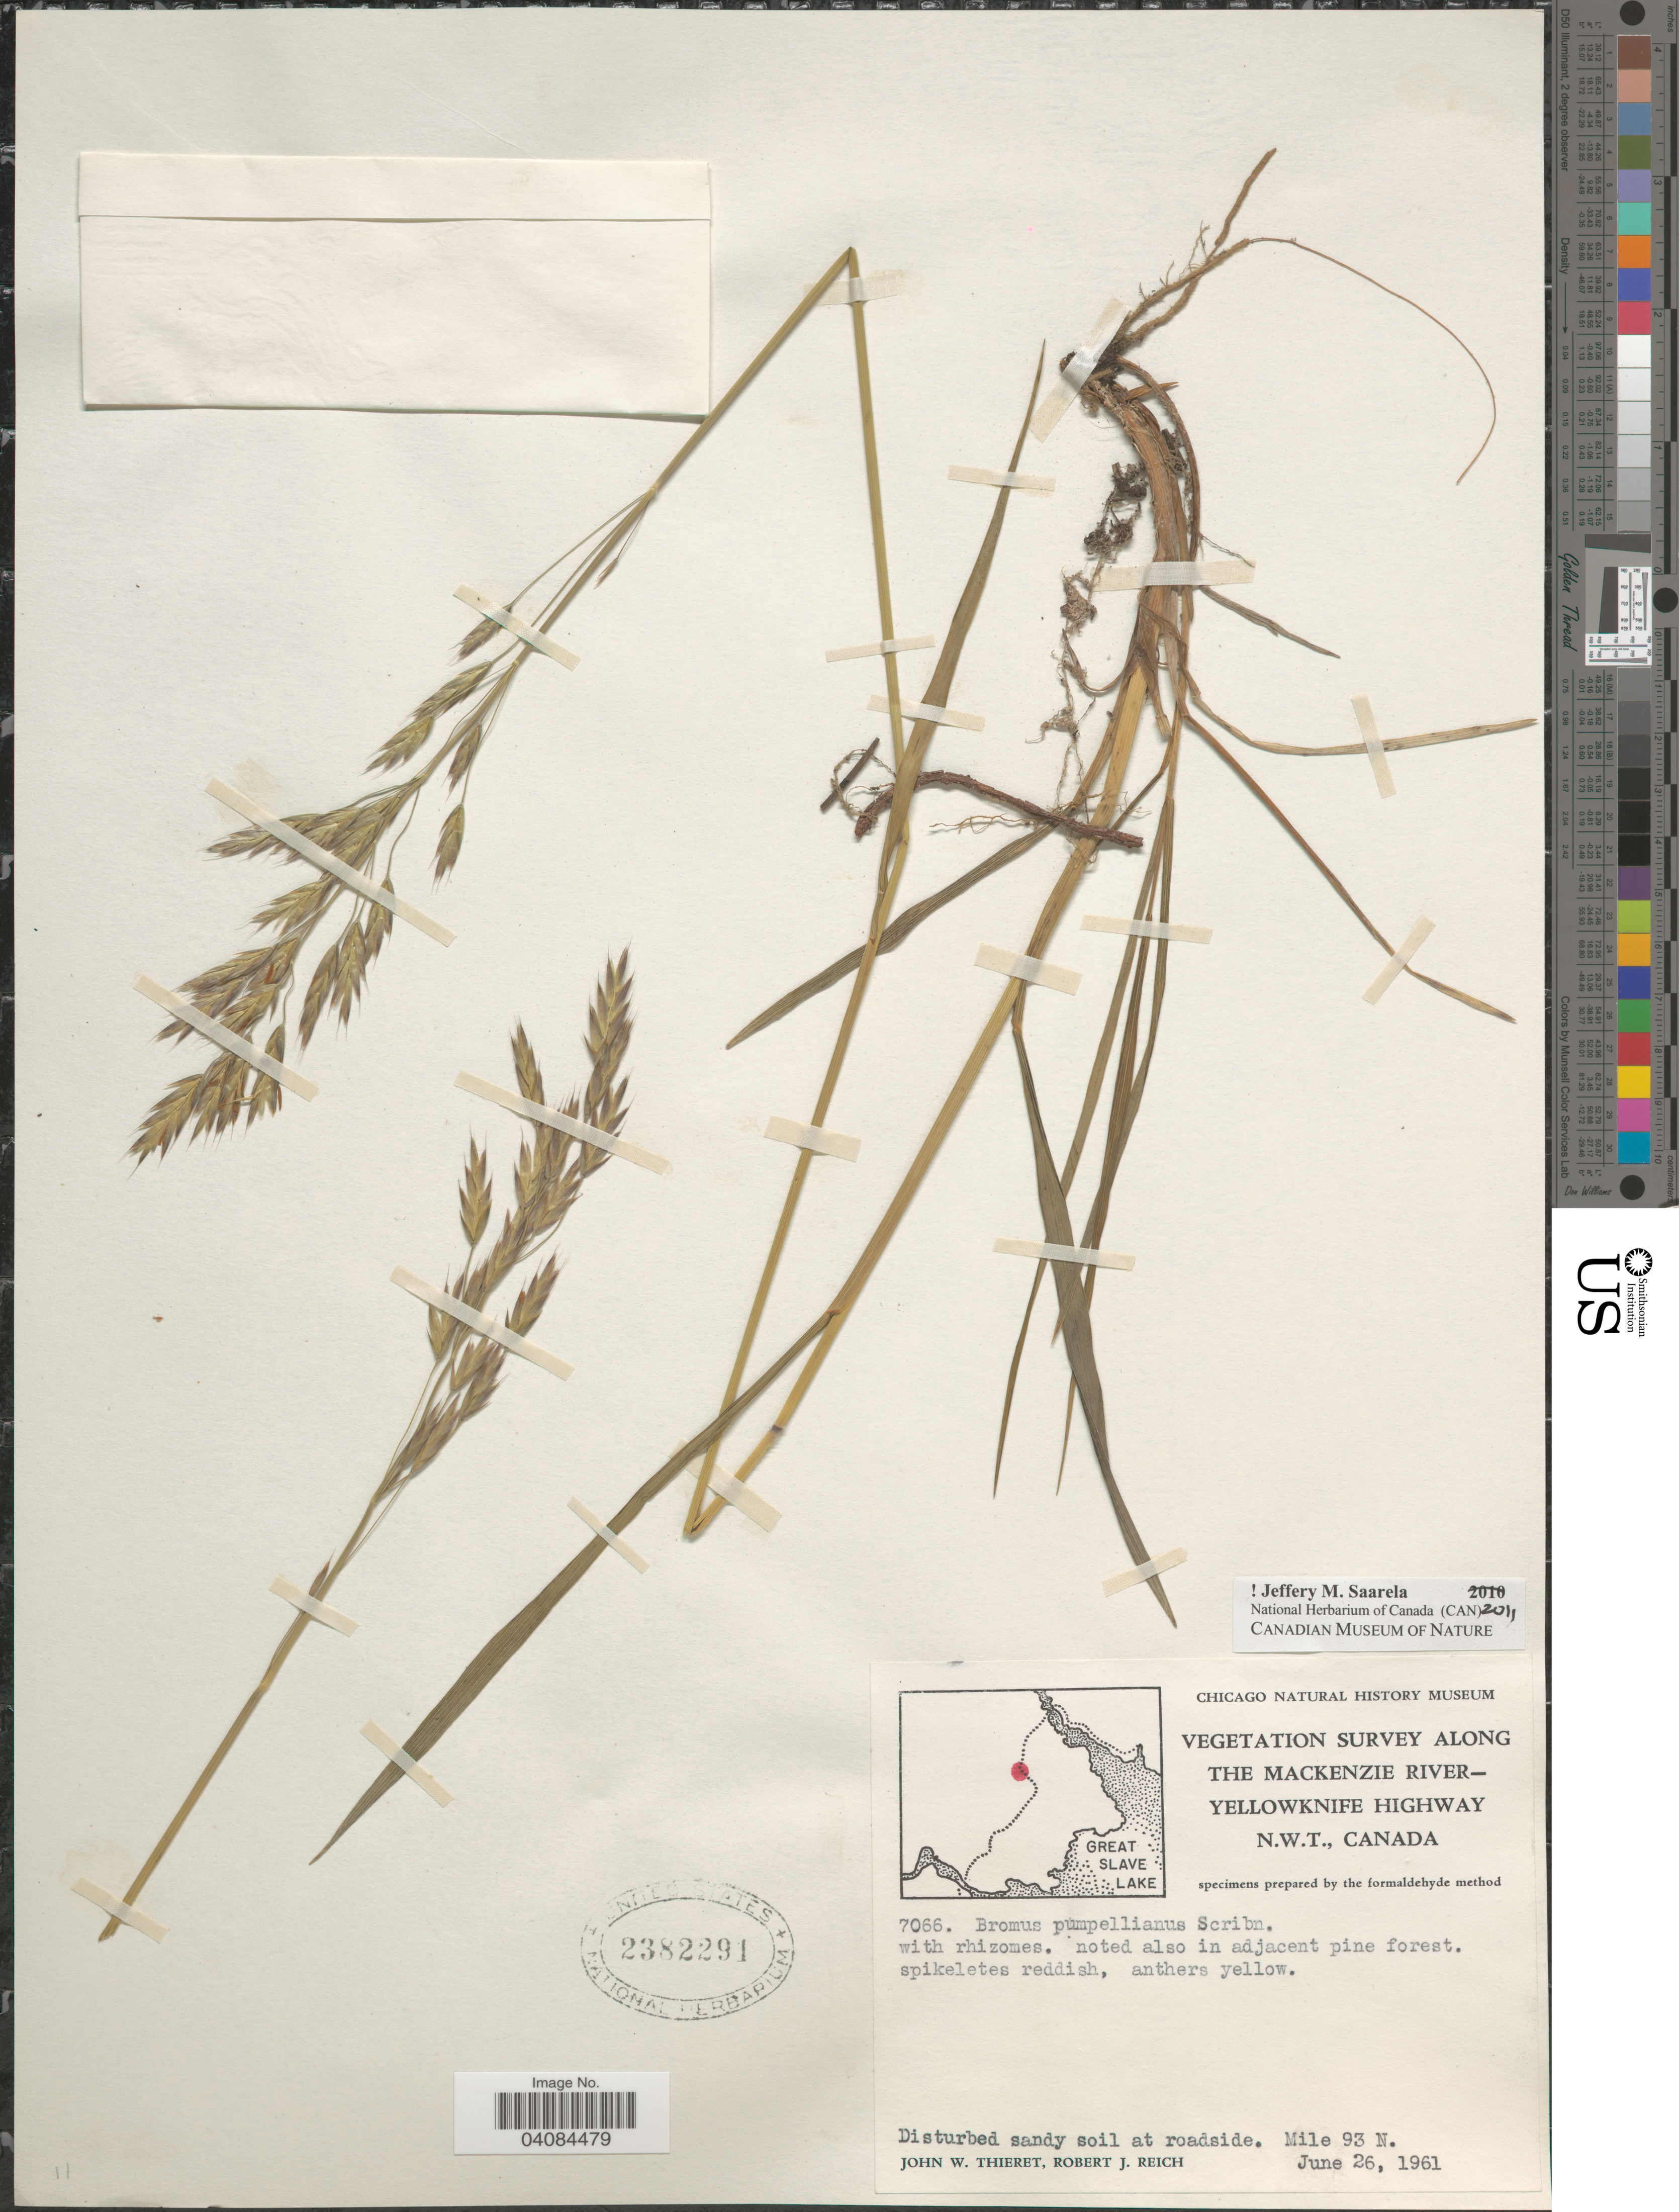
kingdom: Plantae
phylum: Tracheophyta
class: Liliopsida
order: Poales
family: Poaceae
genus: Bromus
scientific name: Bromus pumpellianus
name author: Scribn.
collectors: J. W. Thieret & R. Reich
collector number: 7066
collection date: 1961-06-26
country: Canada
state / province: Northwest Territories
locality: Vegetation Survey along the Mackenzie River-Yellowknife Highway N.W.T., Canada. At roadside. Mile 93 N.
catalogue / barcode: US 2382291